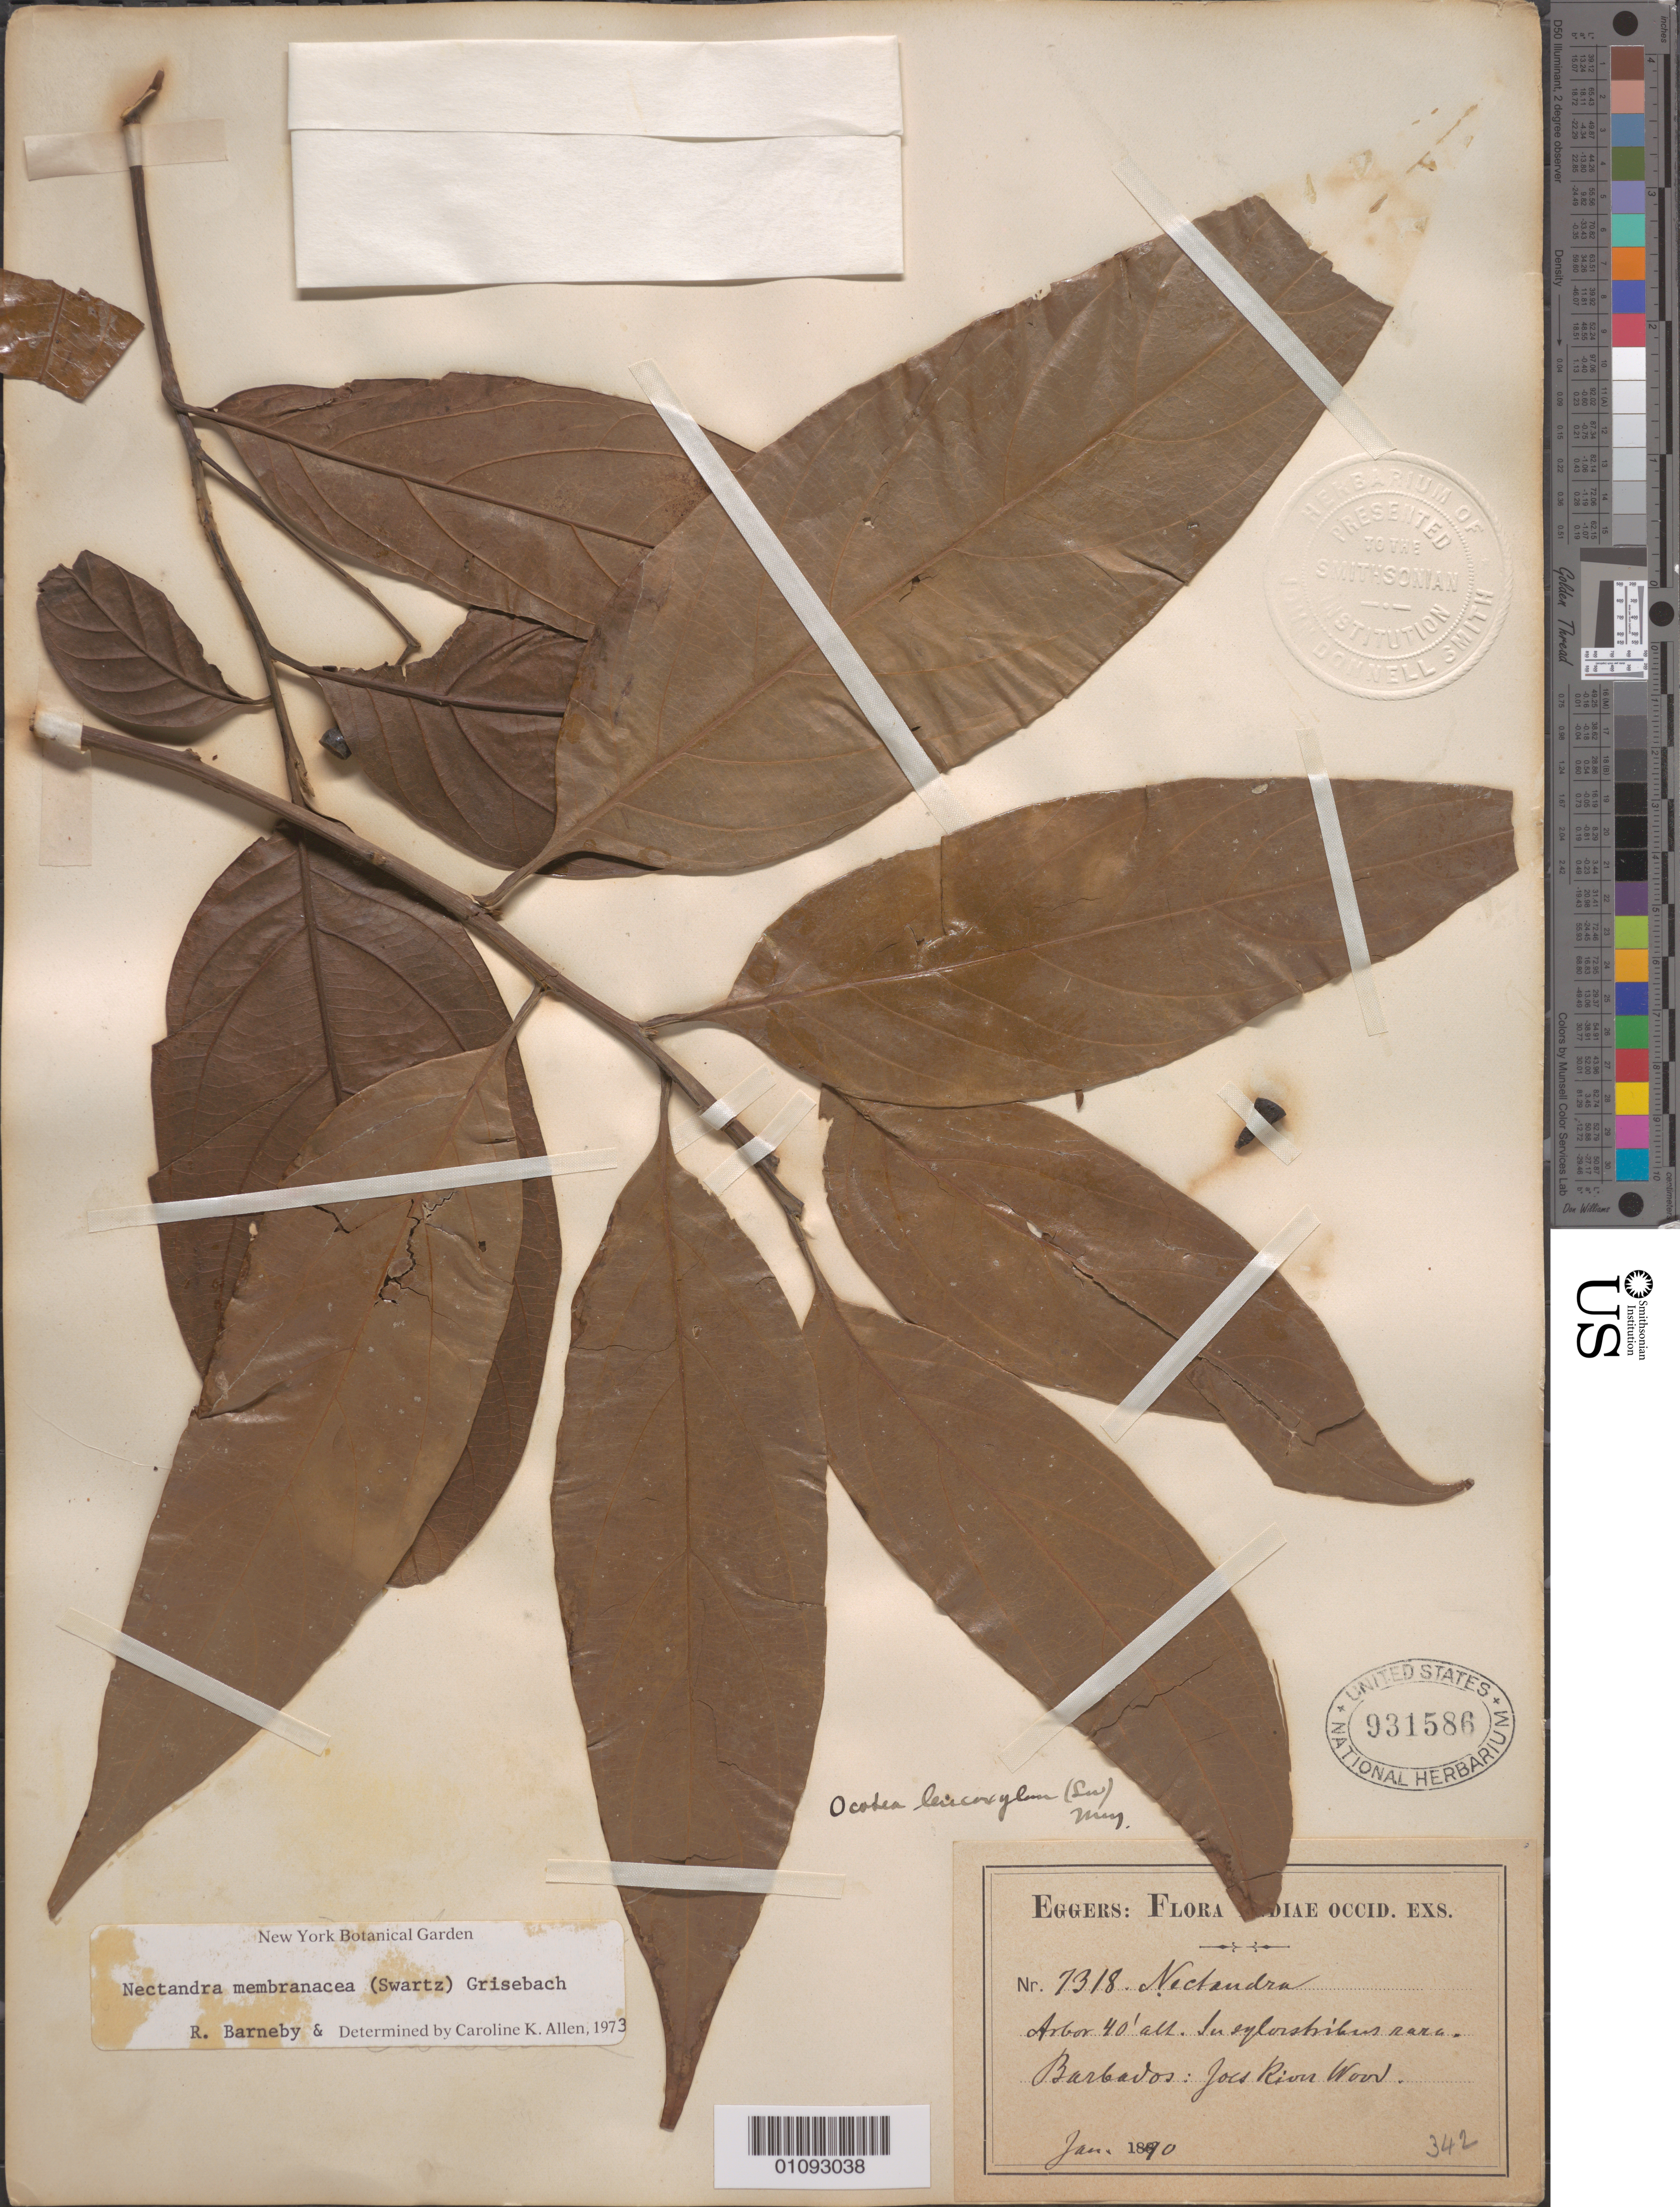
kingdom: Plantae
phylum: Tracheophyta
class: Magnoliopsida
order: Laurales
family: Lauraceae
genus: Nectandra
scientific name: Nectandra membranacea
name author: (Sw.) Griseb.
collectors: H. F. A. von Eggers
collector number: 342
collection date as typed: Jan 1890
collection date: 1890-01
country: Barbados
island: Barbados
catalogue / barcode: US 931586